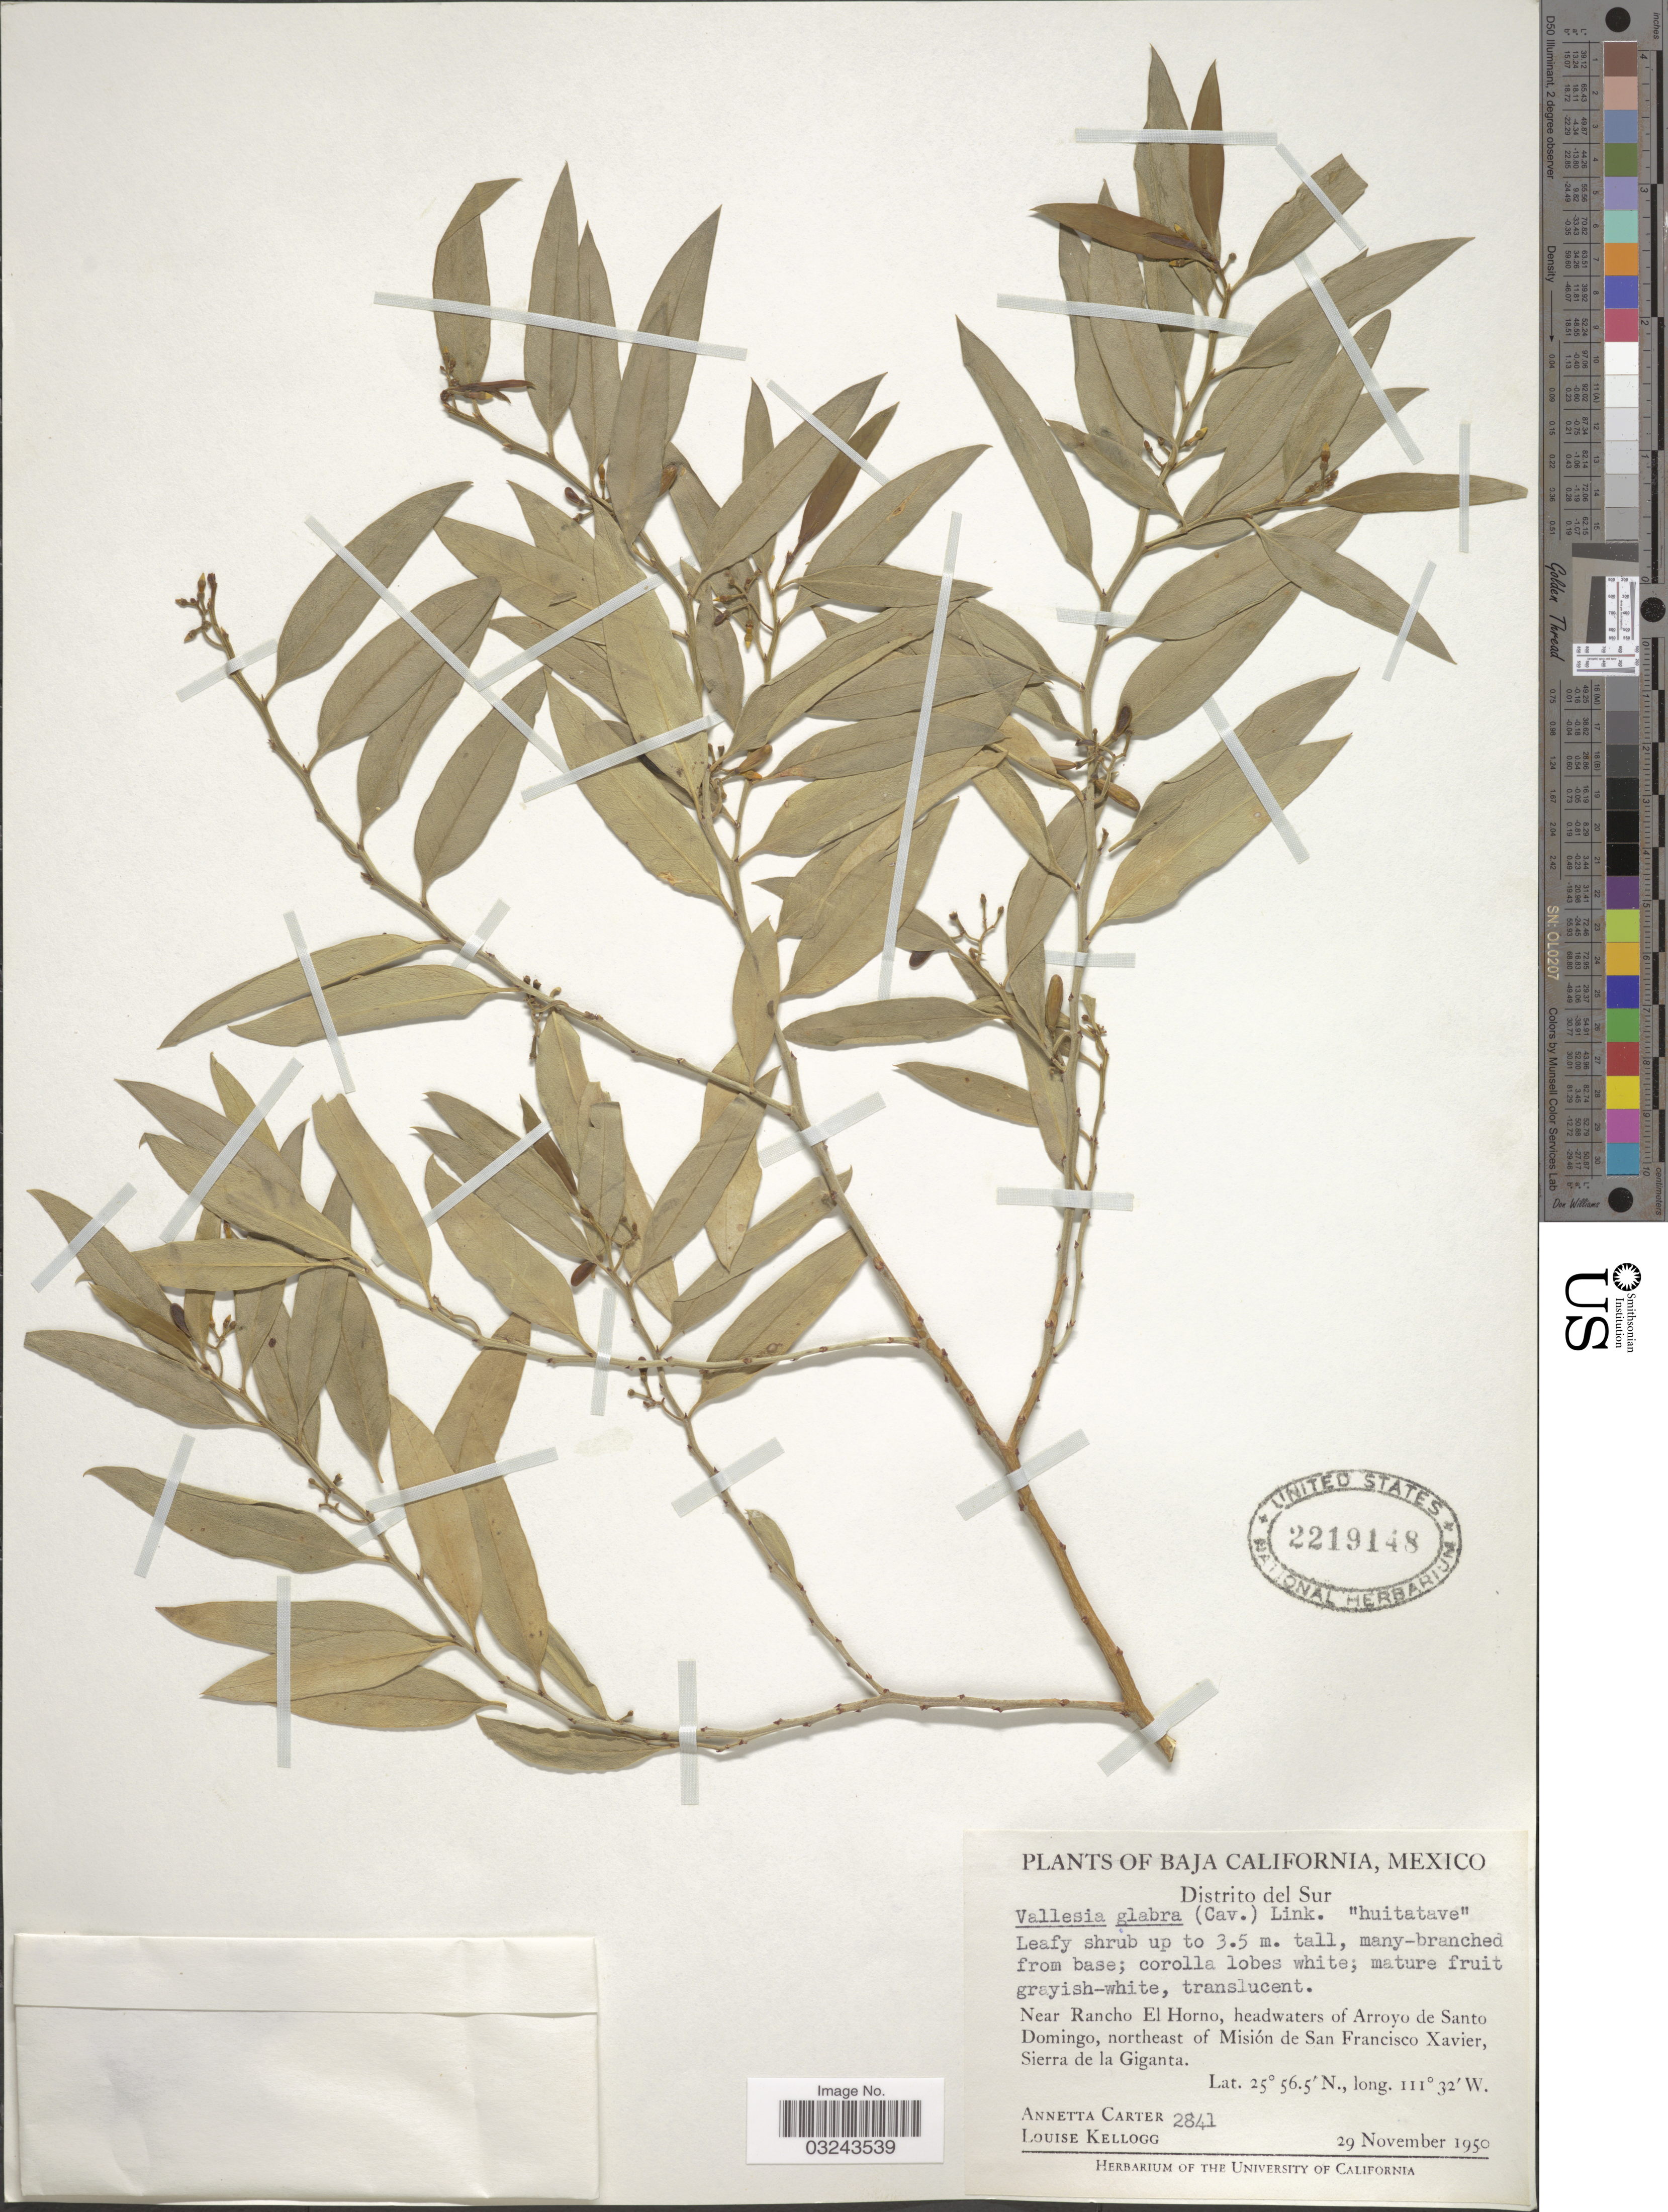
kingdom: Plantae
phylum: Tracheophyta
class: Magnoliopsida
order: Gentianales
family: Apocynaceae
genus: Vallesia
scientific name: Vallesia glabra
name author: (Cav.) Link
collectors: A. Carter & L. Kellogg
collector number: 2841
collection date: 1950-11-29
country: Mexico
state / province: Baja California Norte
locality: Distrito del Norte, Near Rancho El Horno, headwaters of Arroyo de Santo Domingo, northeast of Misión de San Francisco Xavier, Sierra de la Giganta.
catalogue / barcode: US 2219148